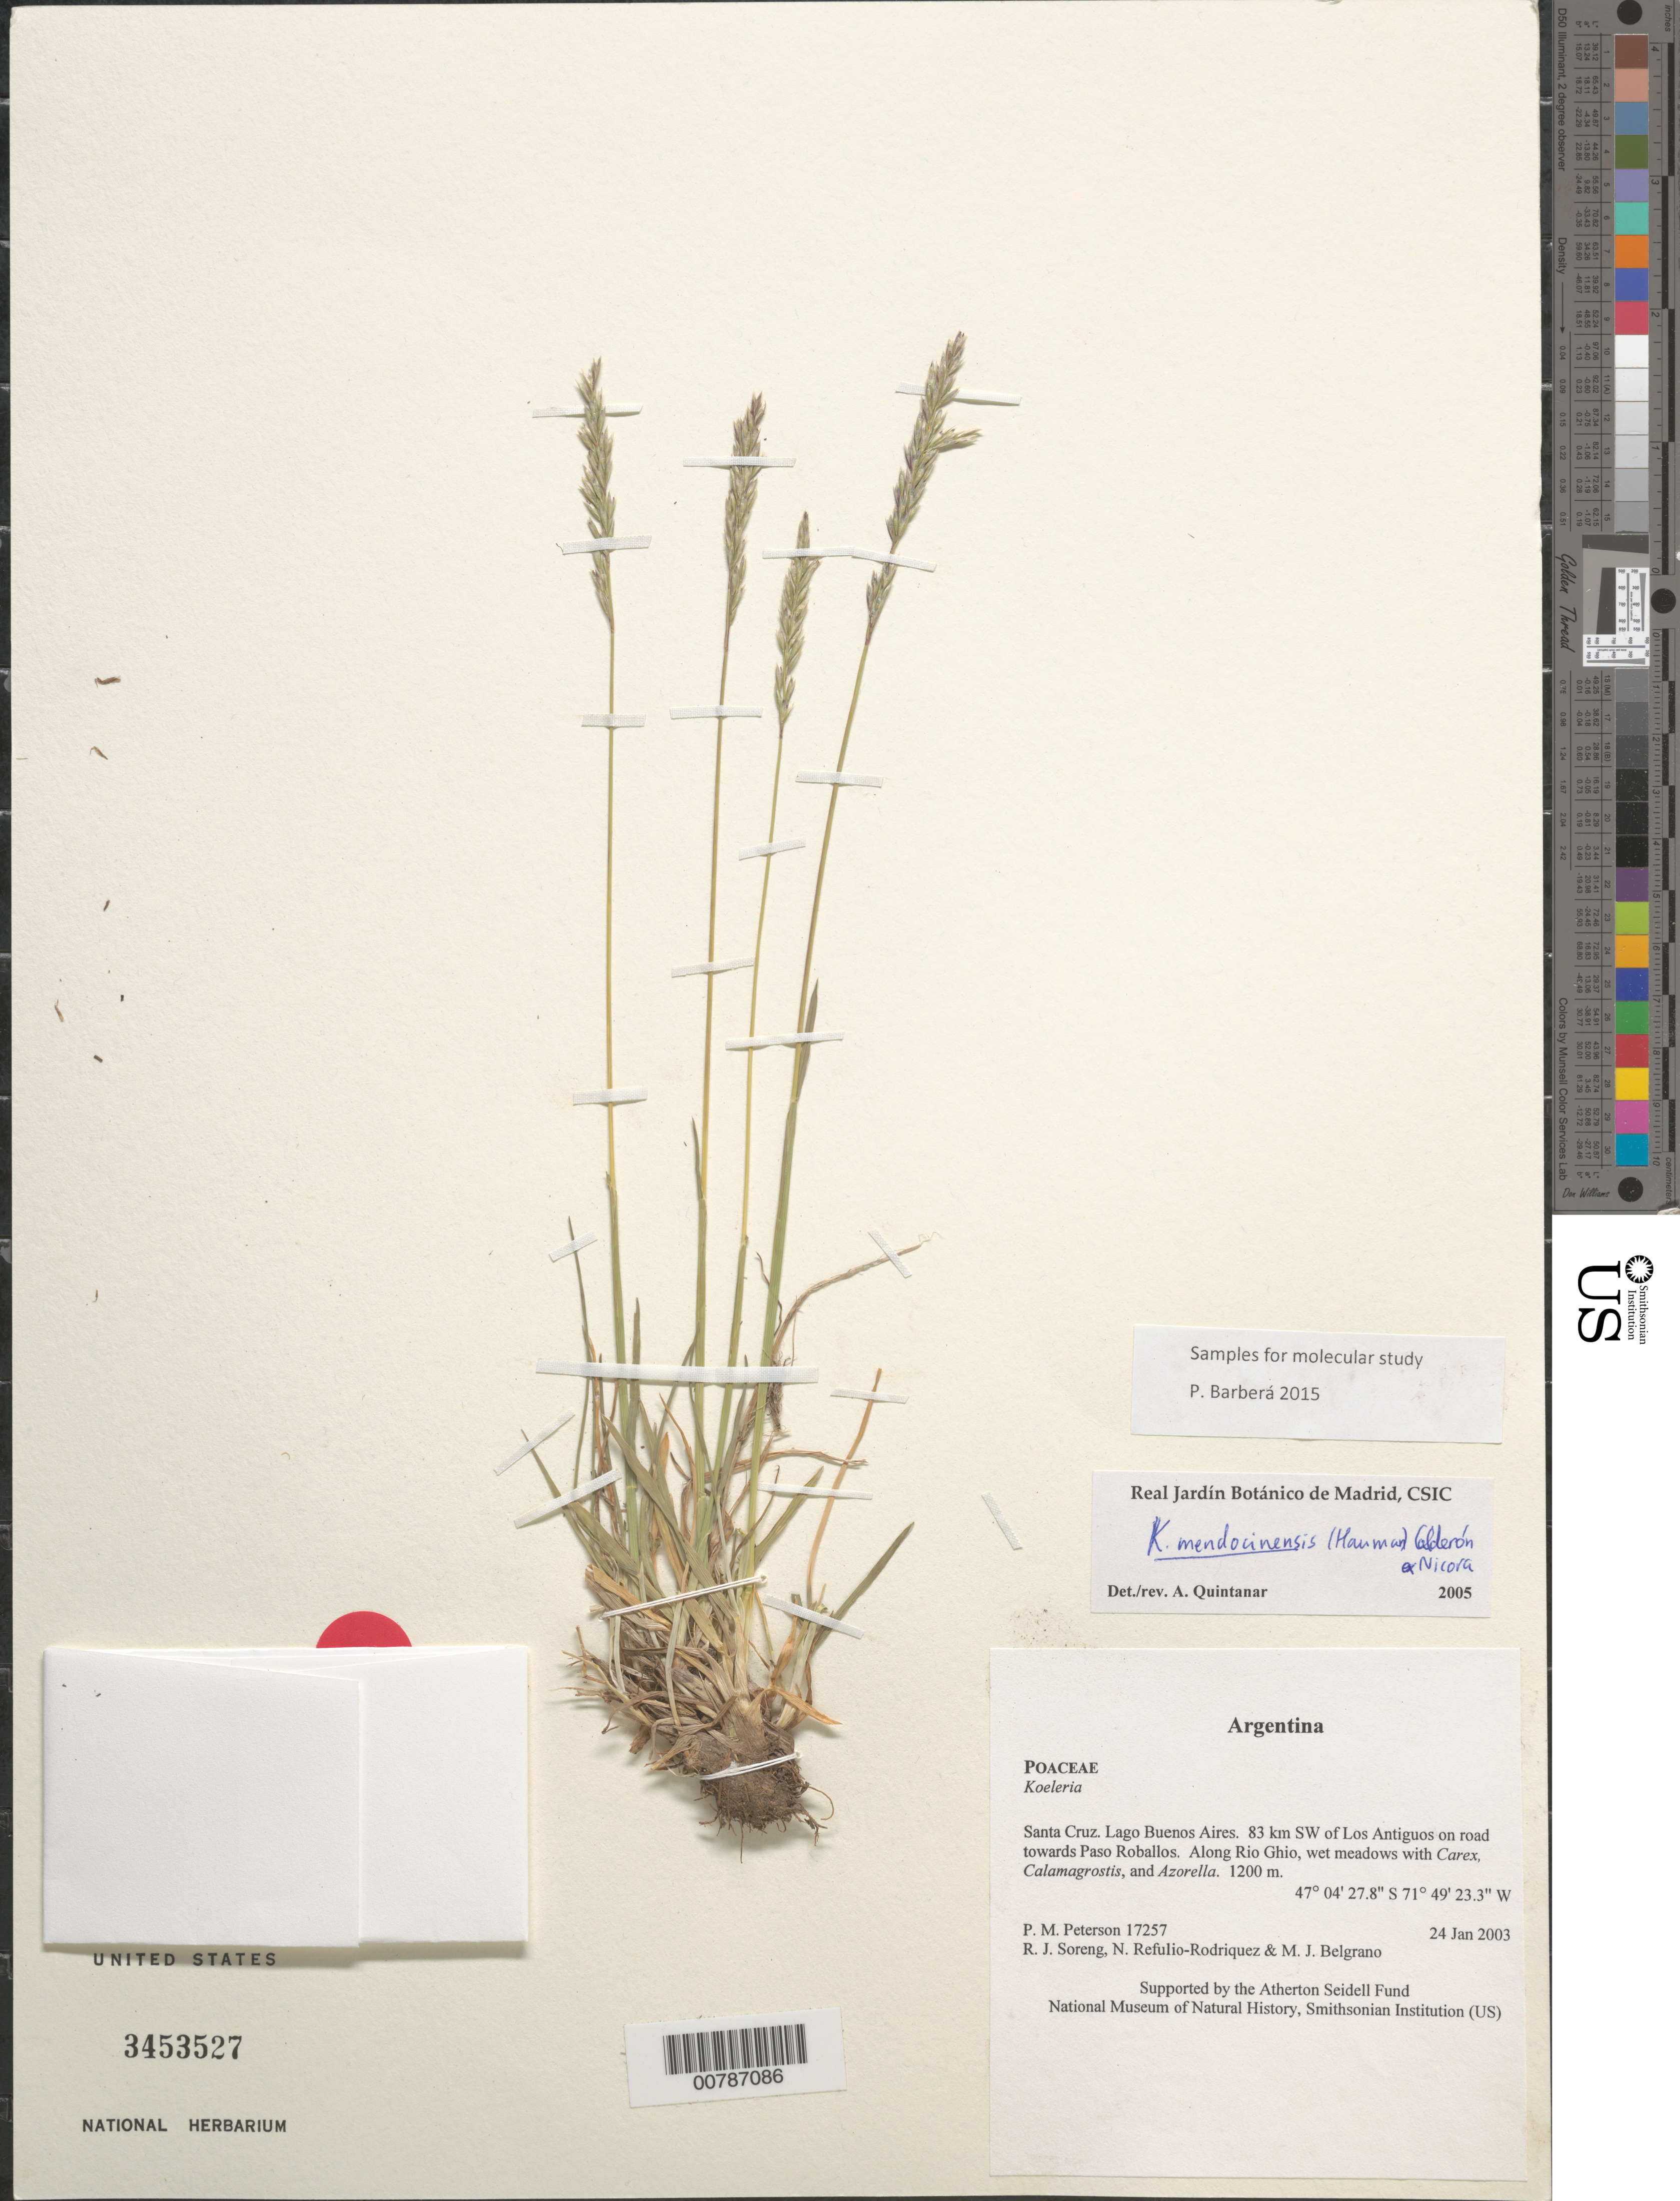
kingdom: Plantae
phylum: Tracheophyta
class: Liliopsida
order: Poales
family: Poaceae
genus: Koeleria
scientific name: Koeleria mendocinensis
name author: (Hauman) C. E. Calderón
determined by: Quintanar, A.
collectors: P. M. Peterson, R. J. Soreng, N. Refulio-Rodríguez & M. Belgrano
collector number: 17257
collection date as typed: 24 Jan 2003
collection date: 2003-01-24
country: Argentina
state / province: Santa Cruz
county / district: Lago Buenos Aires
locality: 83 km SW of Los Antiguos on road towards Paso Roballos. Along Rio Ghio, wet meadows with Carex, Calamagrostis, and Azorella.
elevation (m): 1200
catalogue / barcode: US 3453527